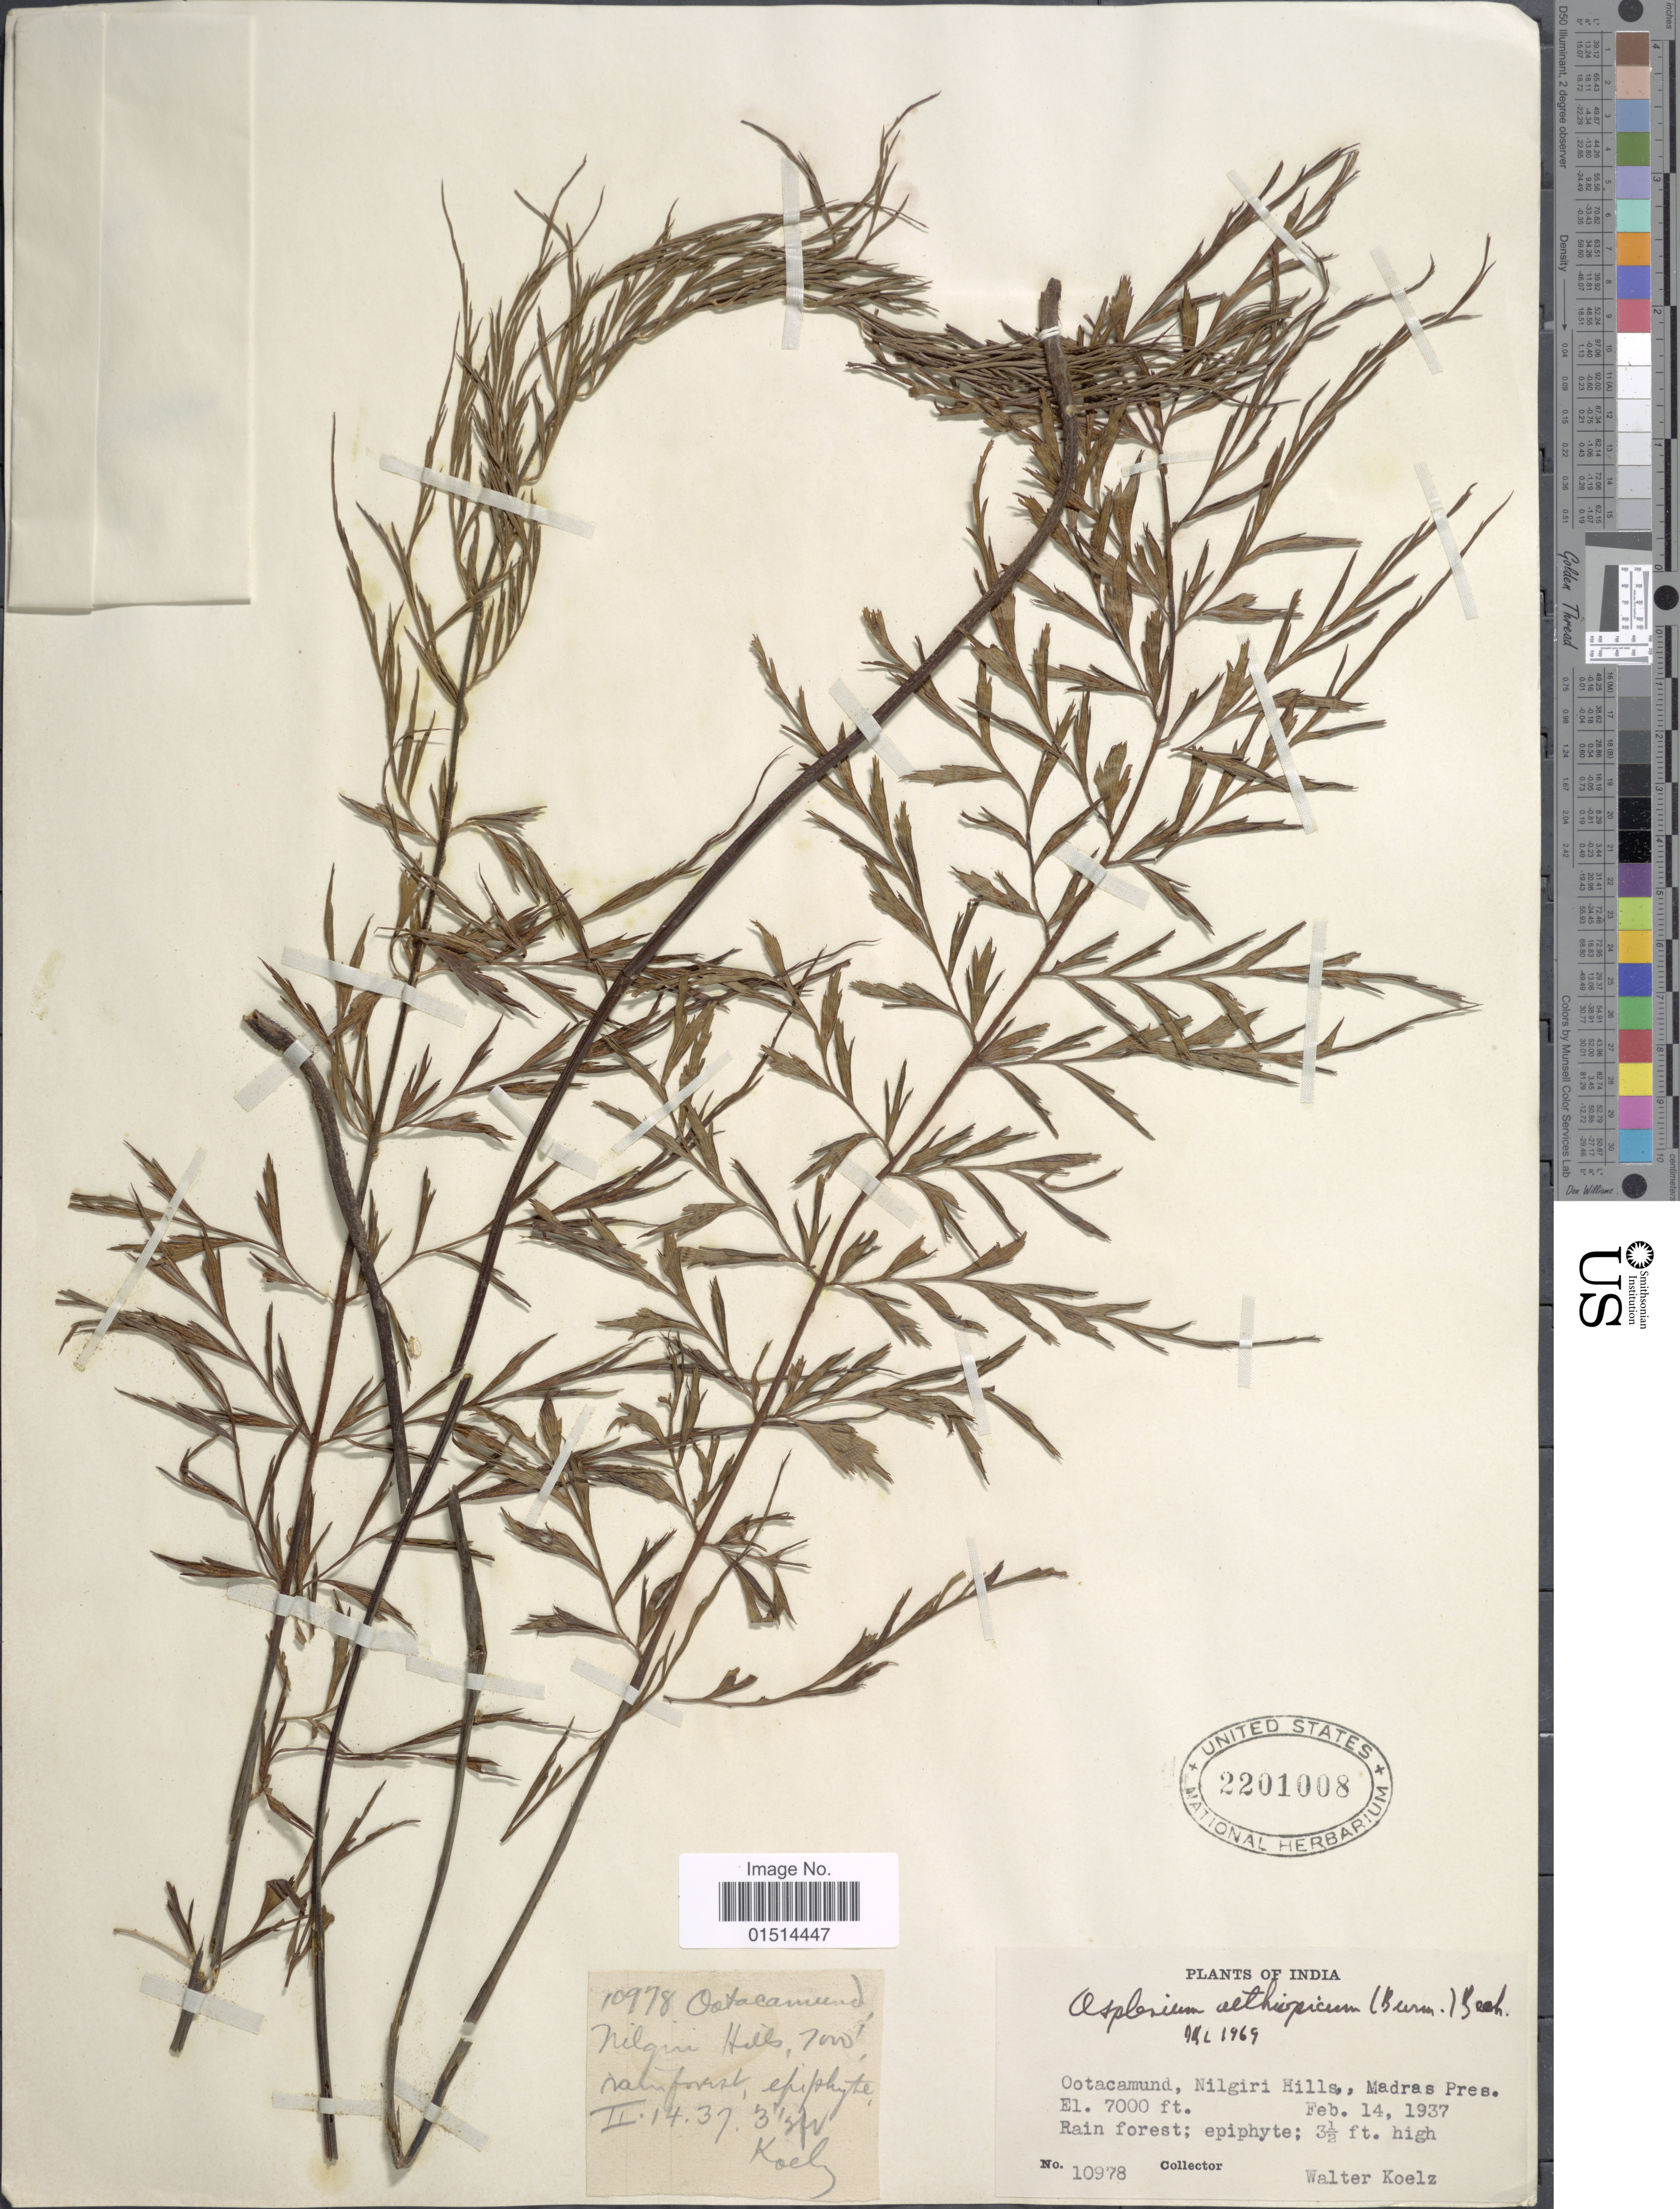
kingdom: Plantae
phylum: Tracheophyta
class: Polypodiopsida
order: Polypodiales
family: Aspleniaceae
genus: Asplenium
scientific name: Asplenium aethiopicum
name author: (Burm. f.) Bech.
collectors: W. N. Koelz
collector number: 10978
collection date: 1937-02-14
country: India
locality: Ootacamund, Nilgiri Hills, Madras Pres.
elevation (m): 2134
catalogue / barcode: US 2201008